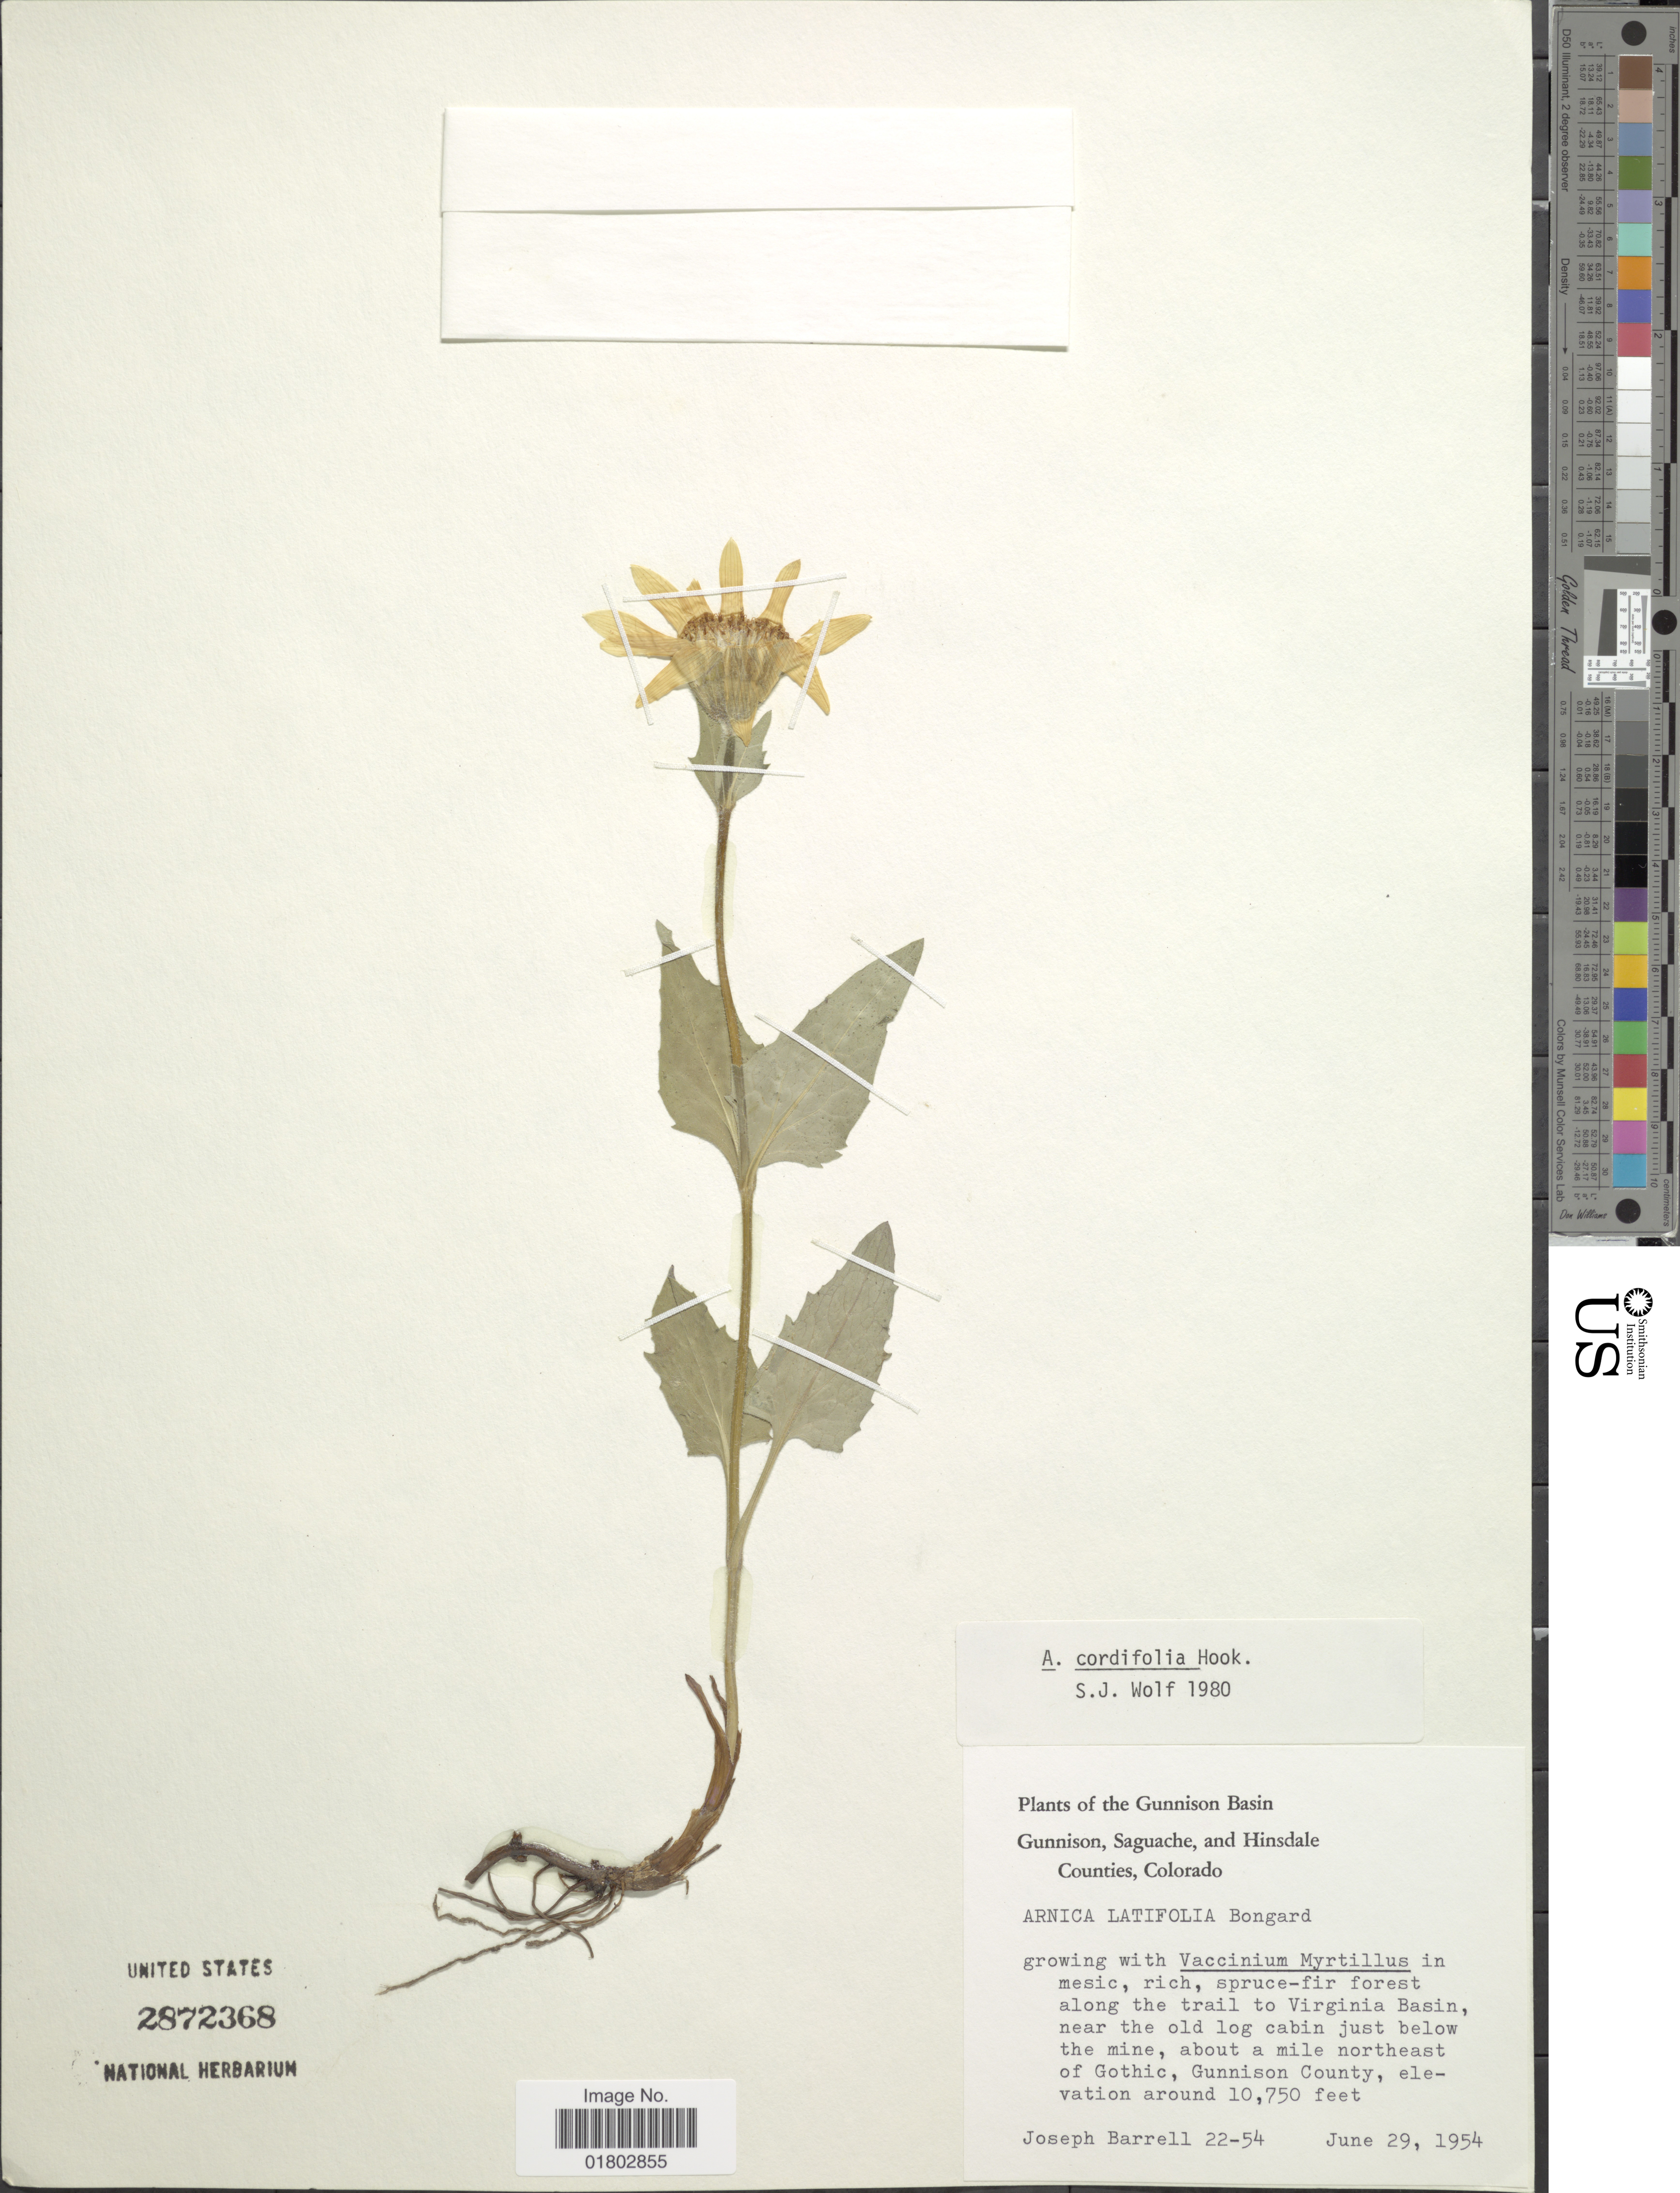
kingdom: Plantae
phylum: Tracheophyta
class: Magnoliopsida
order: Asterales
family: Asteraceae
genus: Arnica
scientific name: Arnica cordifolia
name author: Hook.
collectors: J. Barrell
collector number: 22-54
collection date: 1954-06-29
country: United States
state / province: Colorado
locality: The Gunnison Basin Gunnisonm Saguache, and Hinsdale Counties, spruce-fir forest along the trail to Virginia Basin, near the old log cabin just below the mine, about a mile northeast of Gothic, Gunnison County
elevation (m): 3277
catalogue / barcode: US 2872368